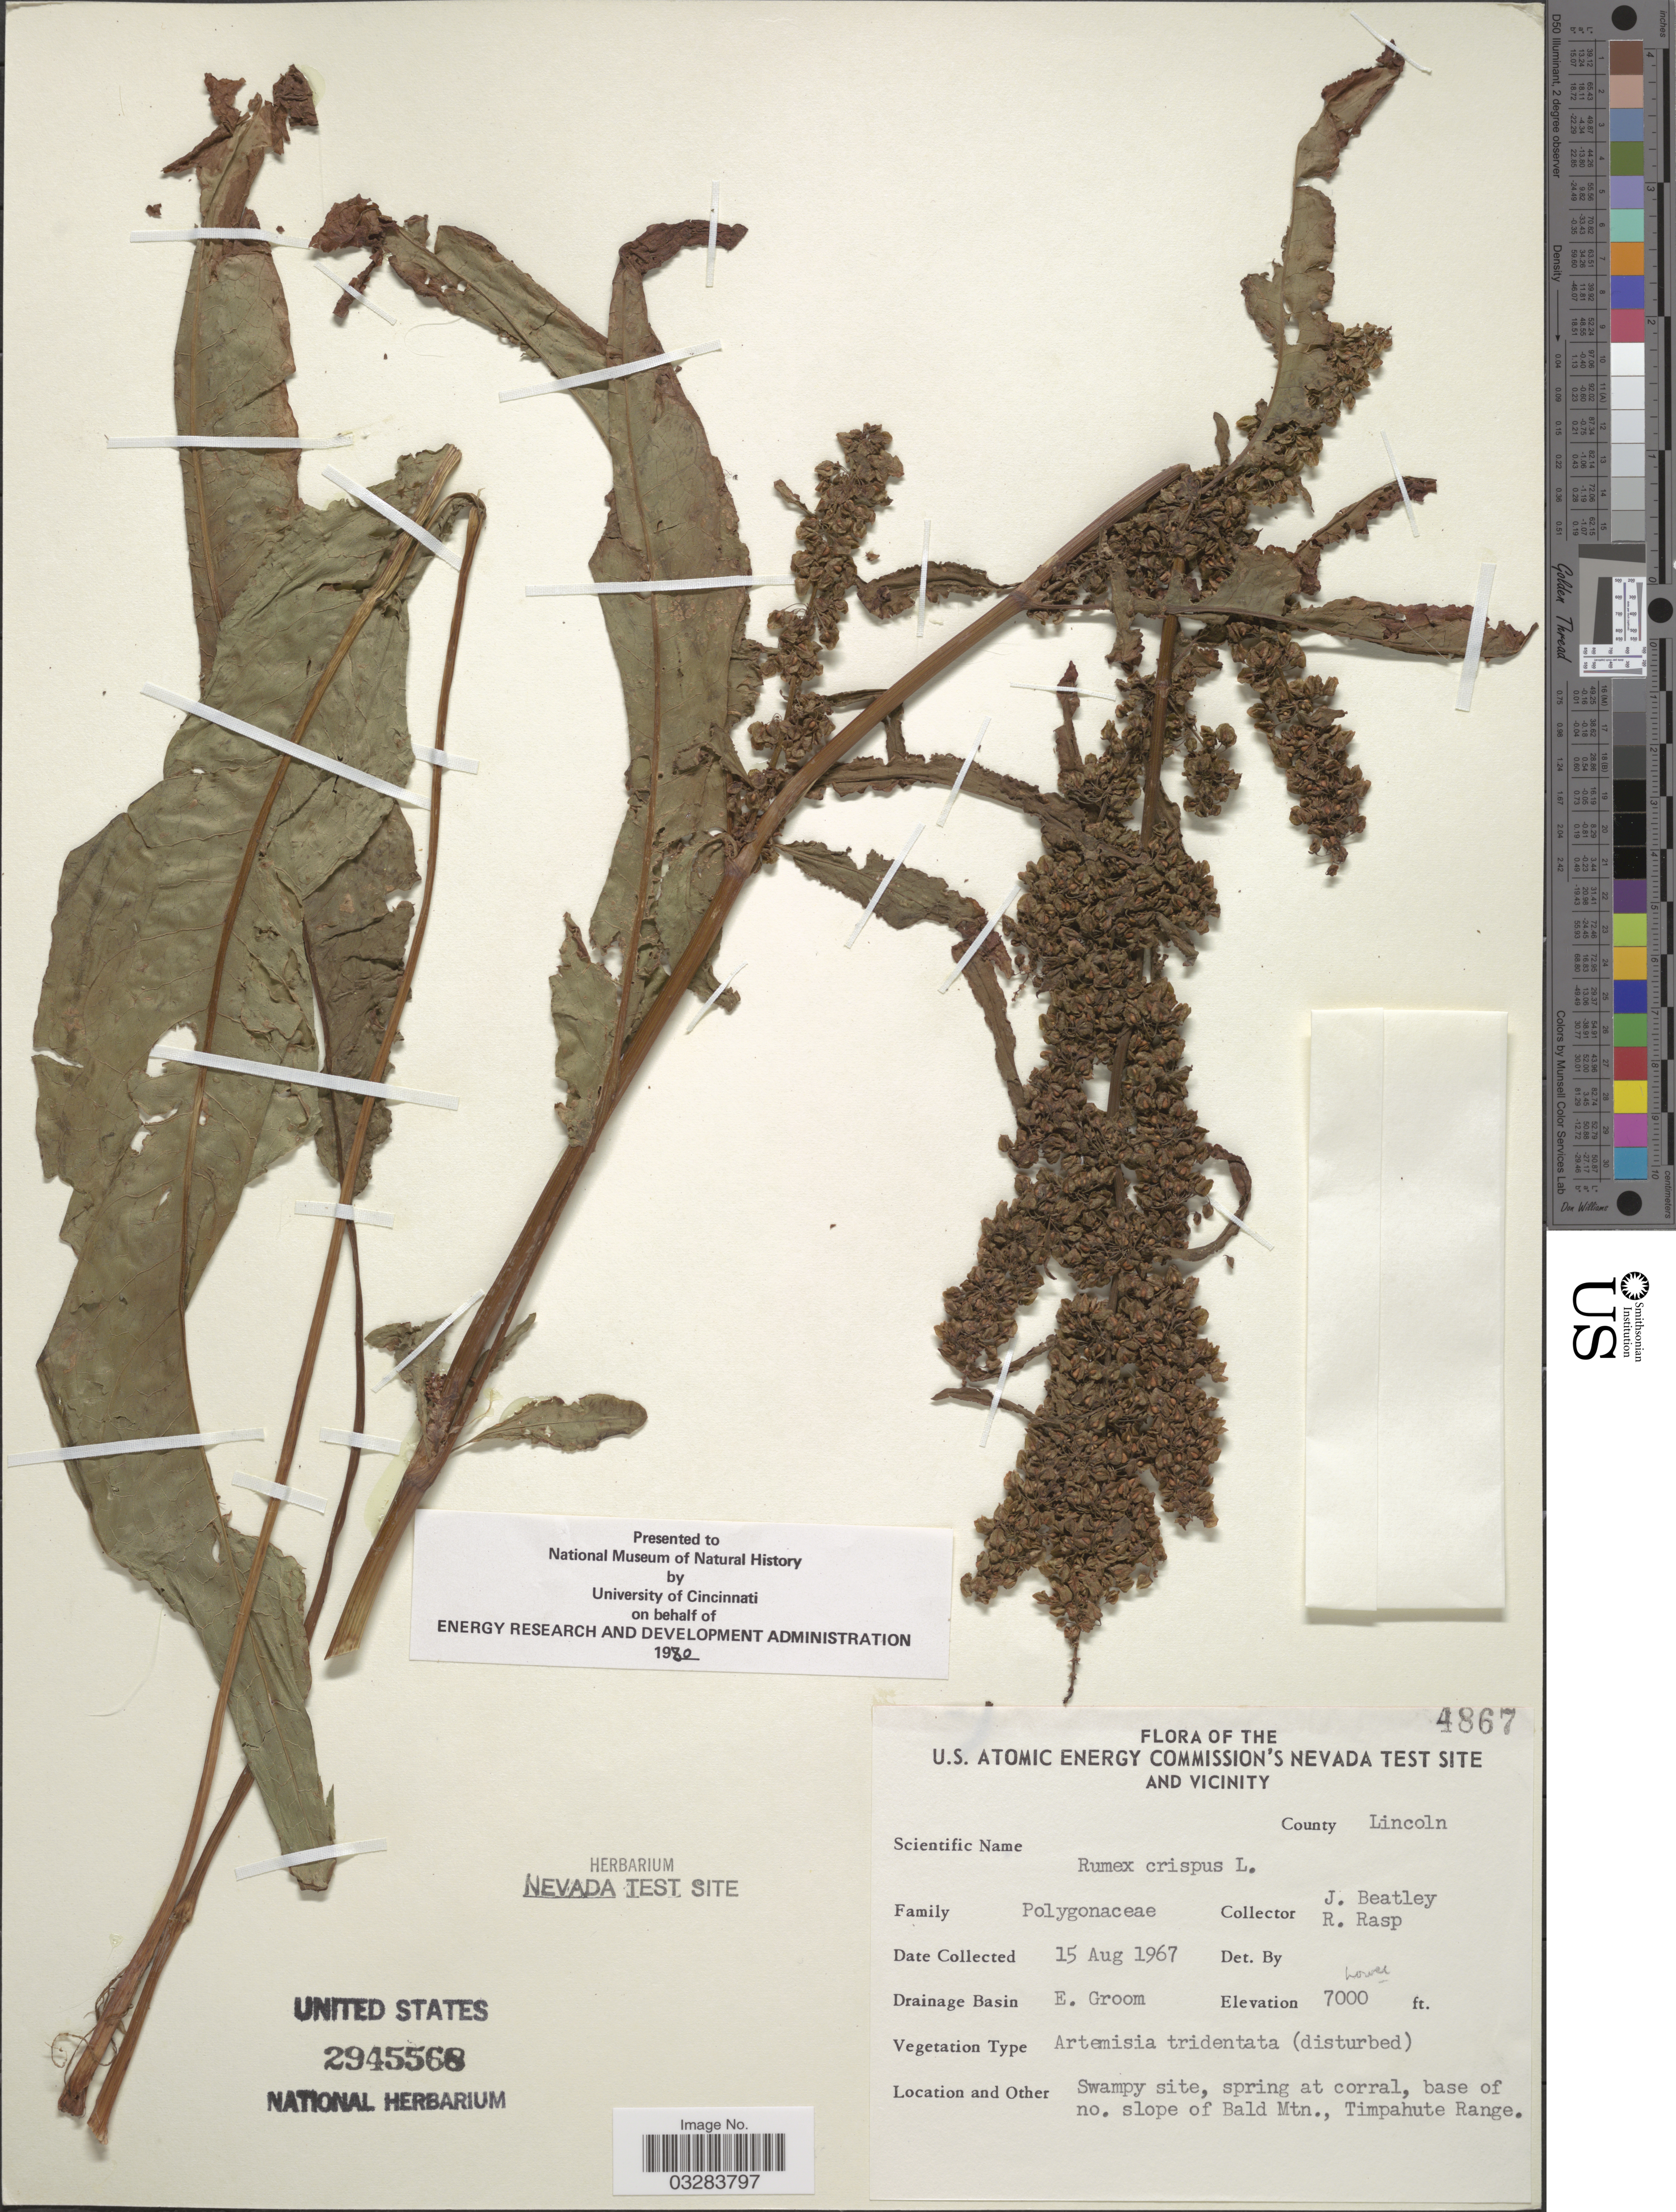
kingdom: Plantae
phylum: Tracheophyta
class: Magnoliopsida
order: Caryophyllales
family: Polygonaceae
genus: Rumex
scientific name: Rumex crispus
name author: L.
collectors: J. C. Beatley & R. Rasp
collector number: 4867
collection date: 1967-08-15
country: United States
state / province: Nevada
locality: U.S. Atomic Energy Commission's Nevada Test Site and Vicinity, County Lincoln, Drainage Basin E. Groom, Swampy site, spring at corral, base of no. slope of Bald Mtn., Timpahute Range.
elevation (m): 2134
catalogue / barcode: US 2945568